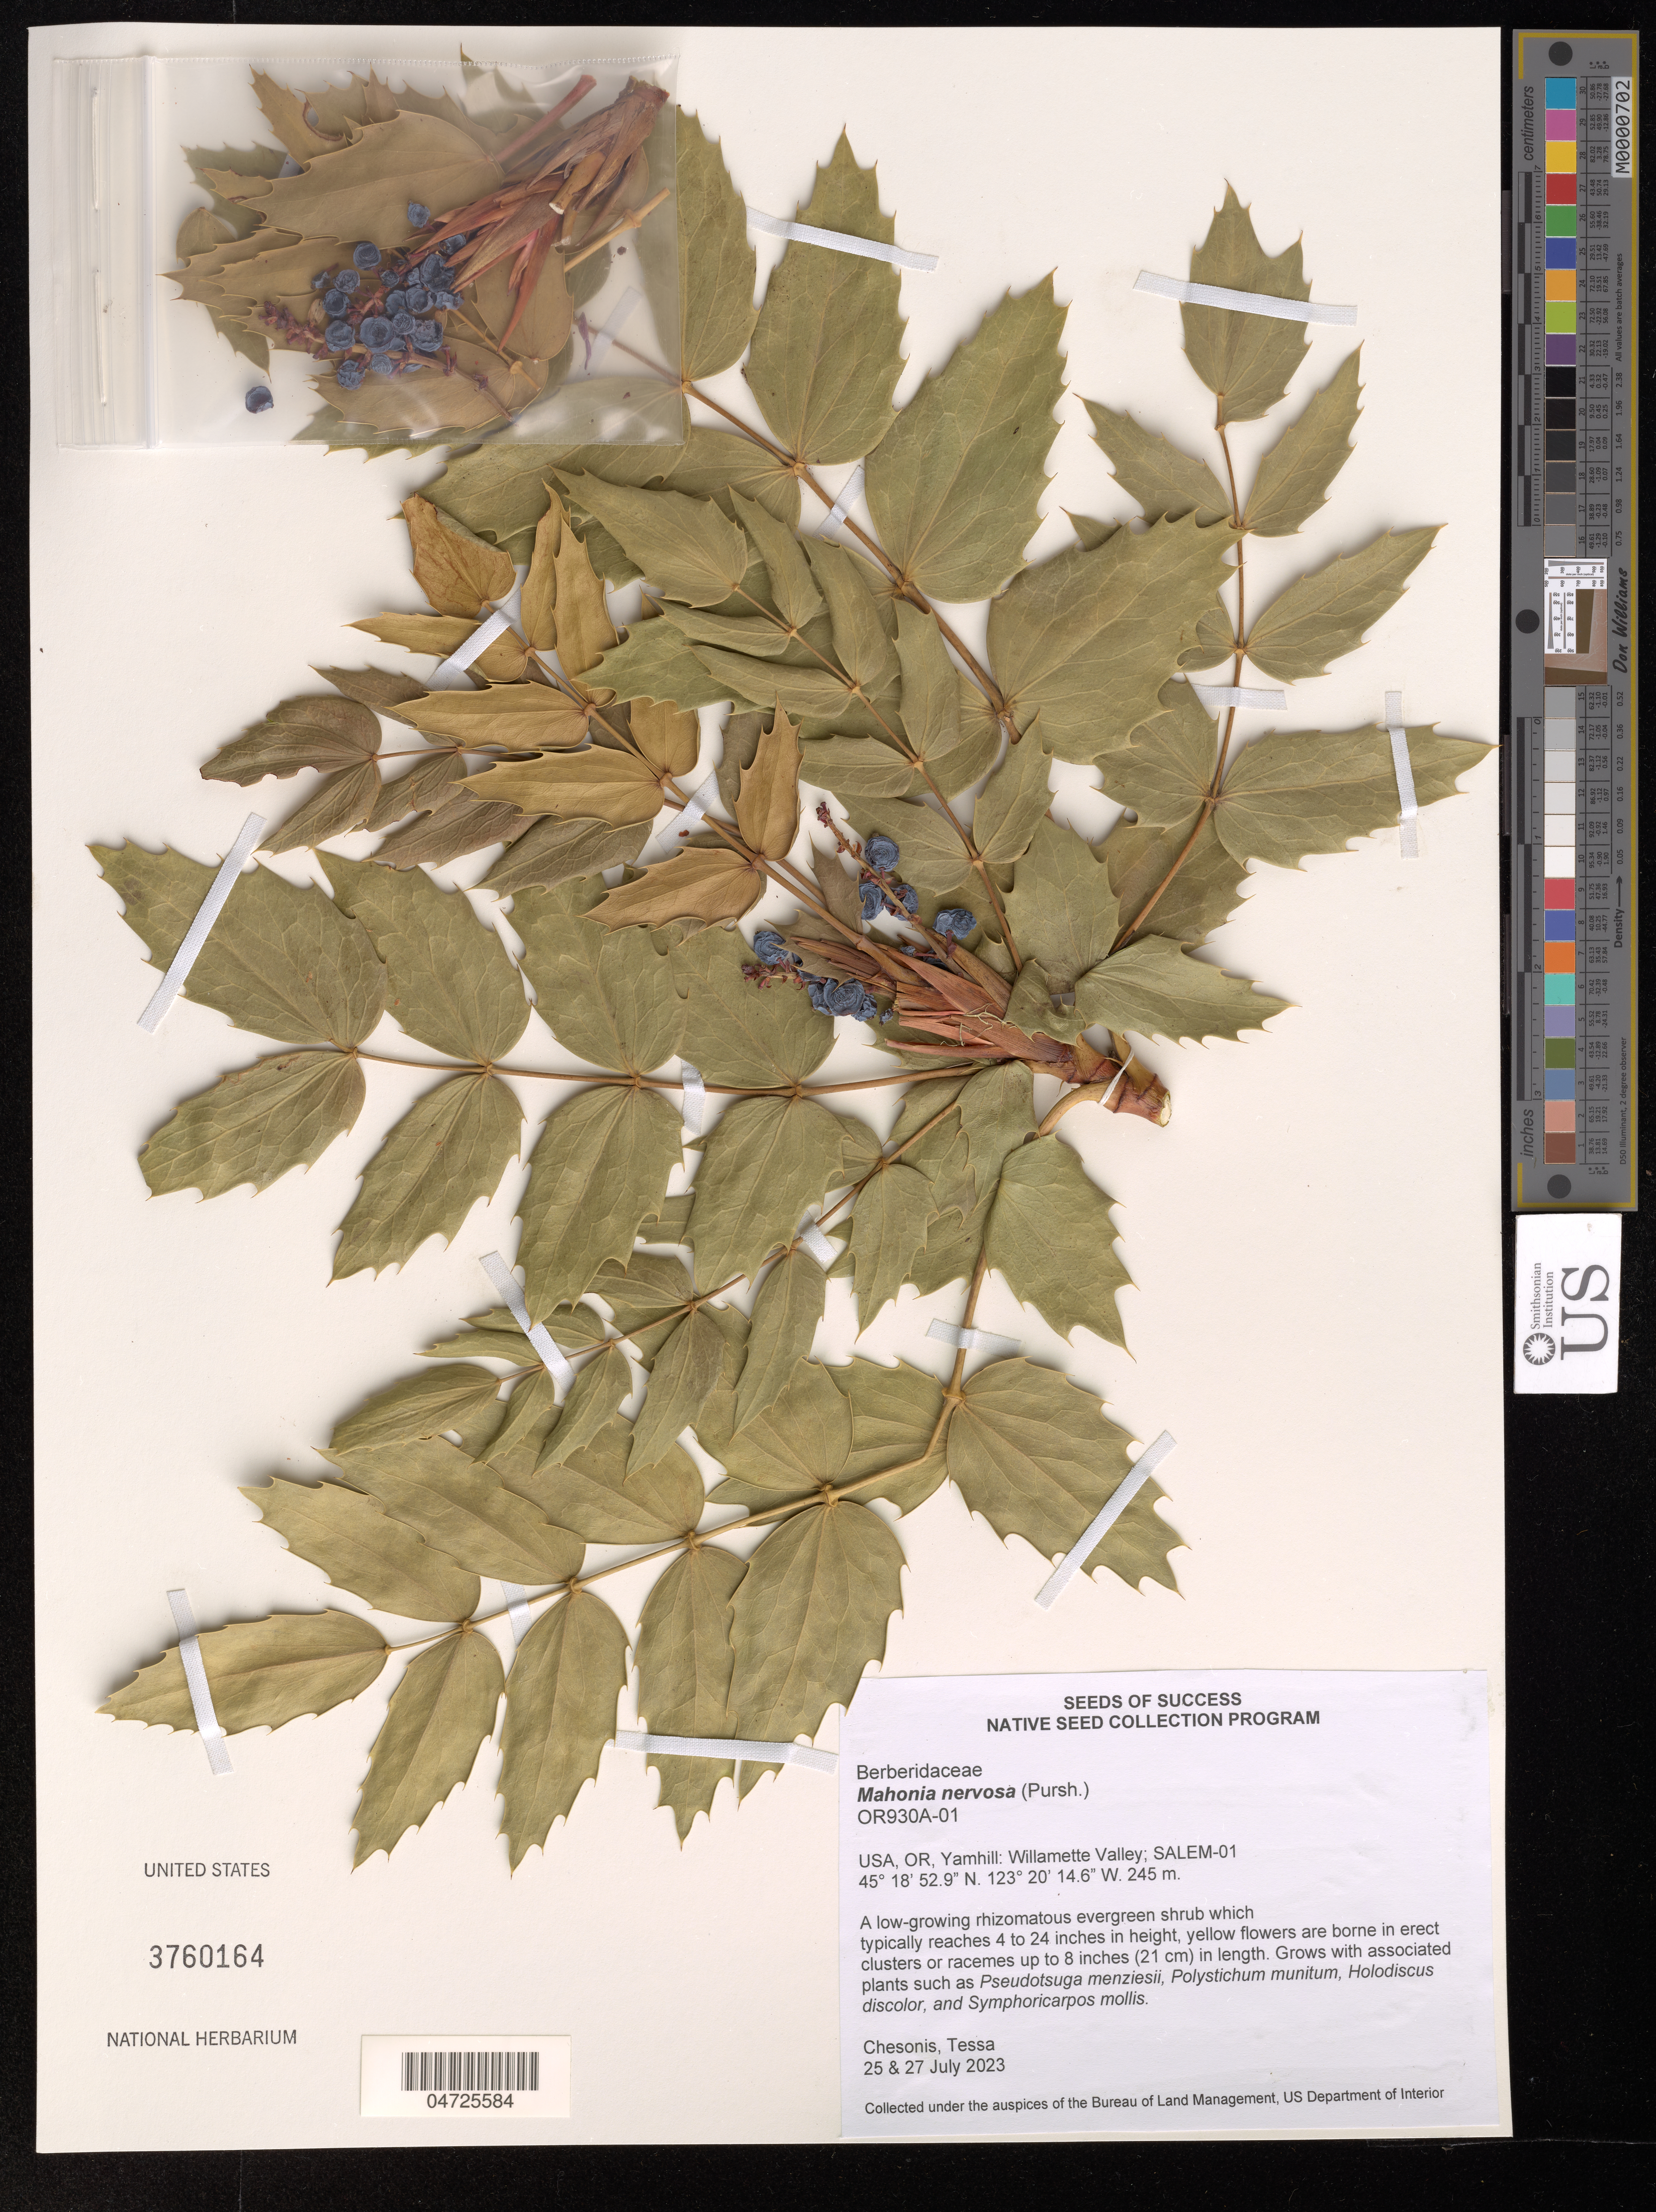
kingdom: Plantae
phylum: Tracheophyta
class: Magnoliopsida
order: Ranunculales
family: Berberidaceae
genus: Mahonia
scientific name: Mahonia nervosa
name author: (Pursh) Nutt.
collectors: T. Chesonis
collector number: OR930A-01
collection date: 2023-07-25/2023-07-27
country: United States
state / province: Oregon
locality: Yamhill: Willamette Valley; SALEM-01.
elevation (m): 245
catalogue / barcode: US 3760164